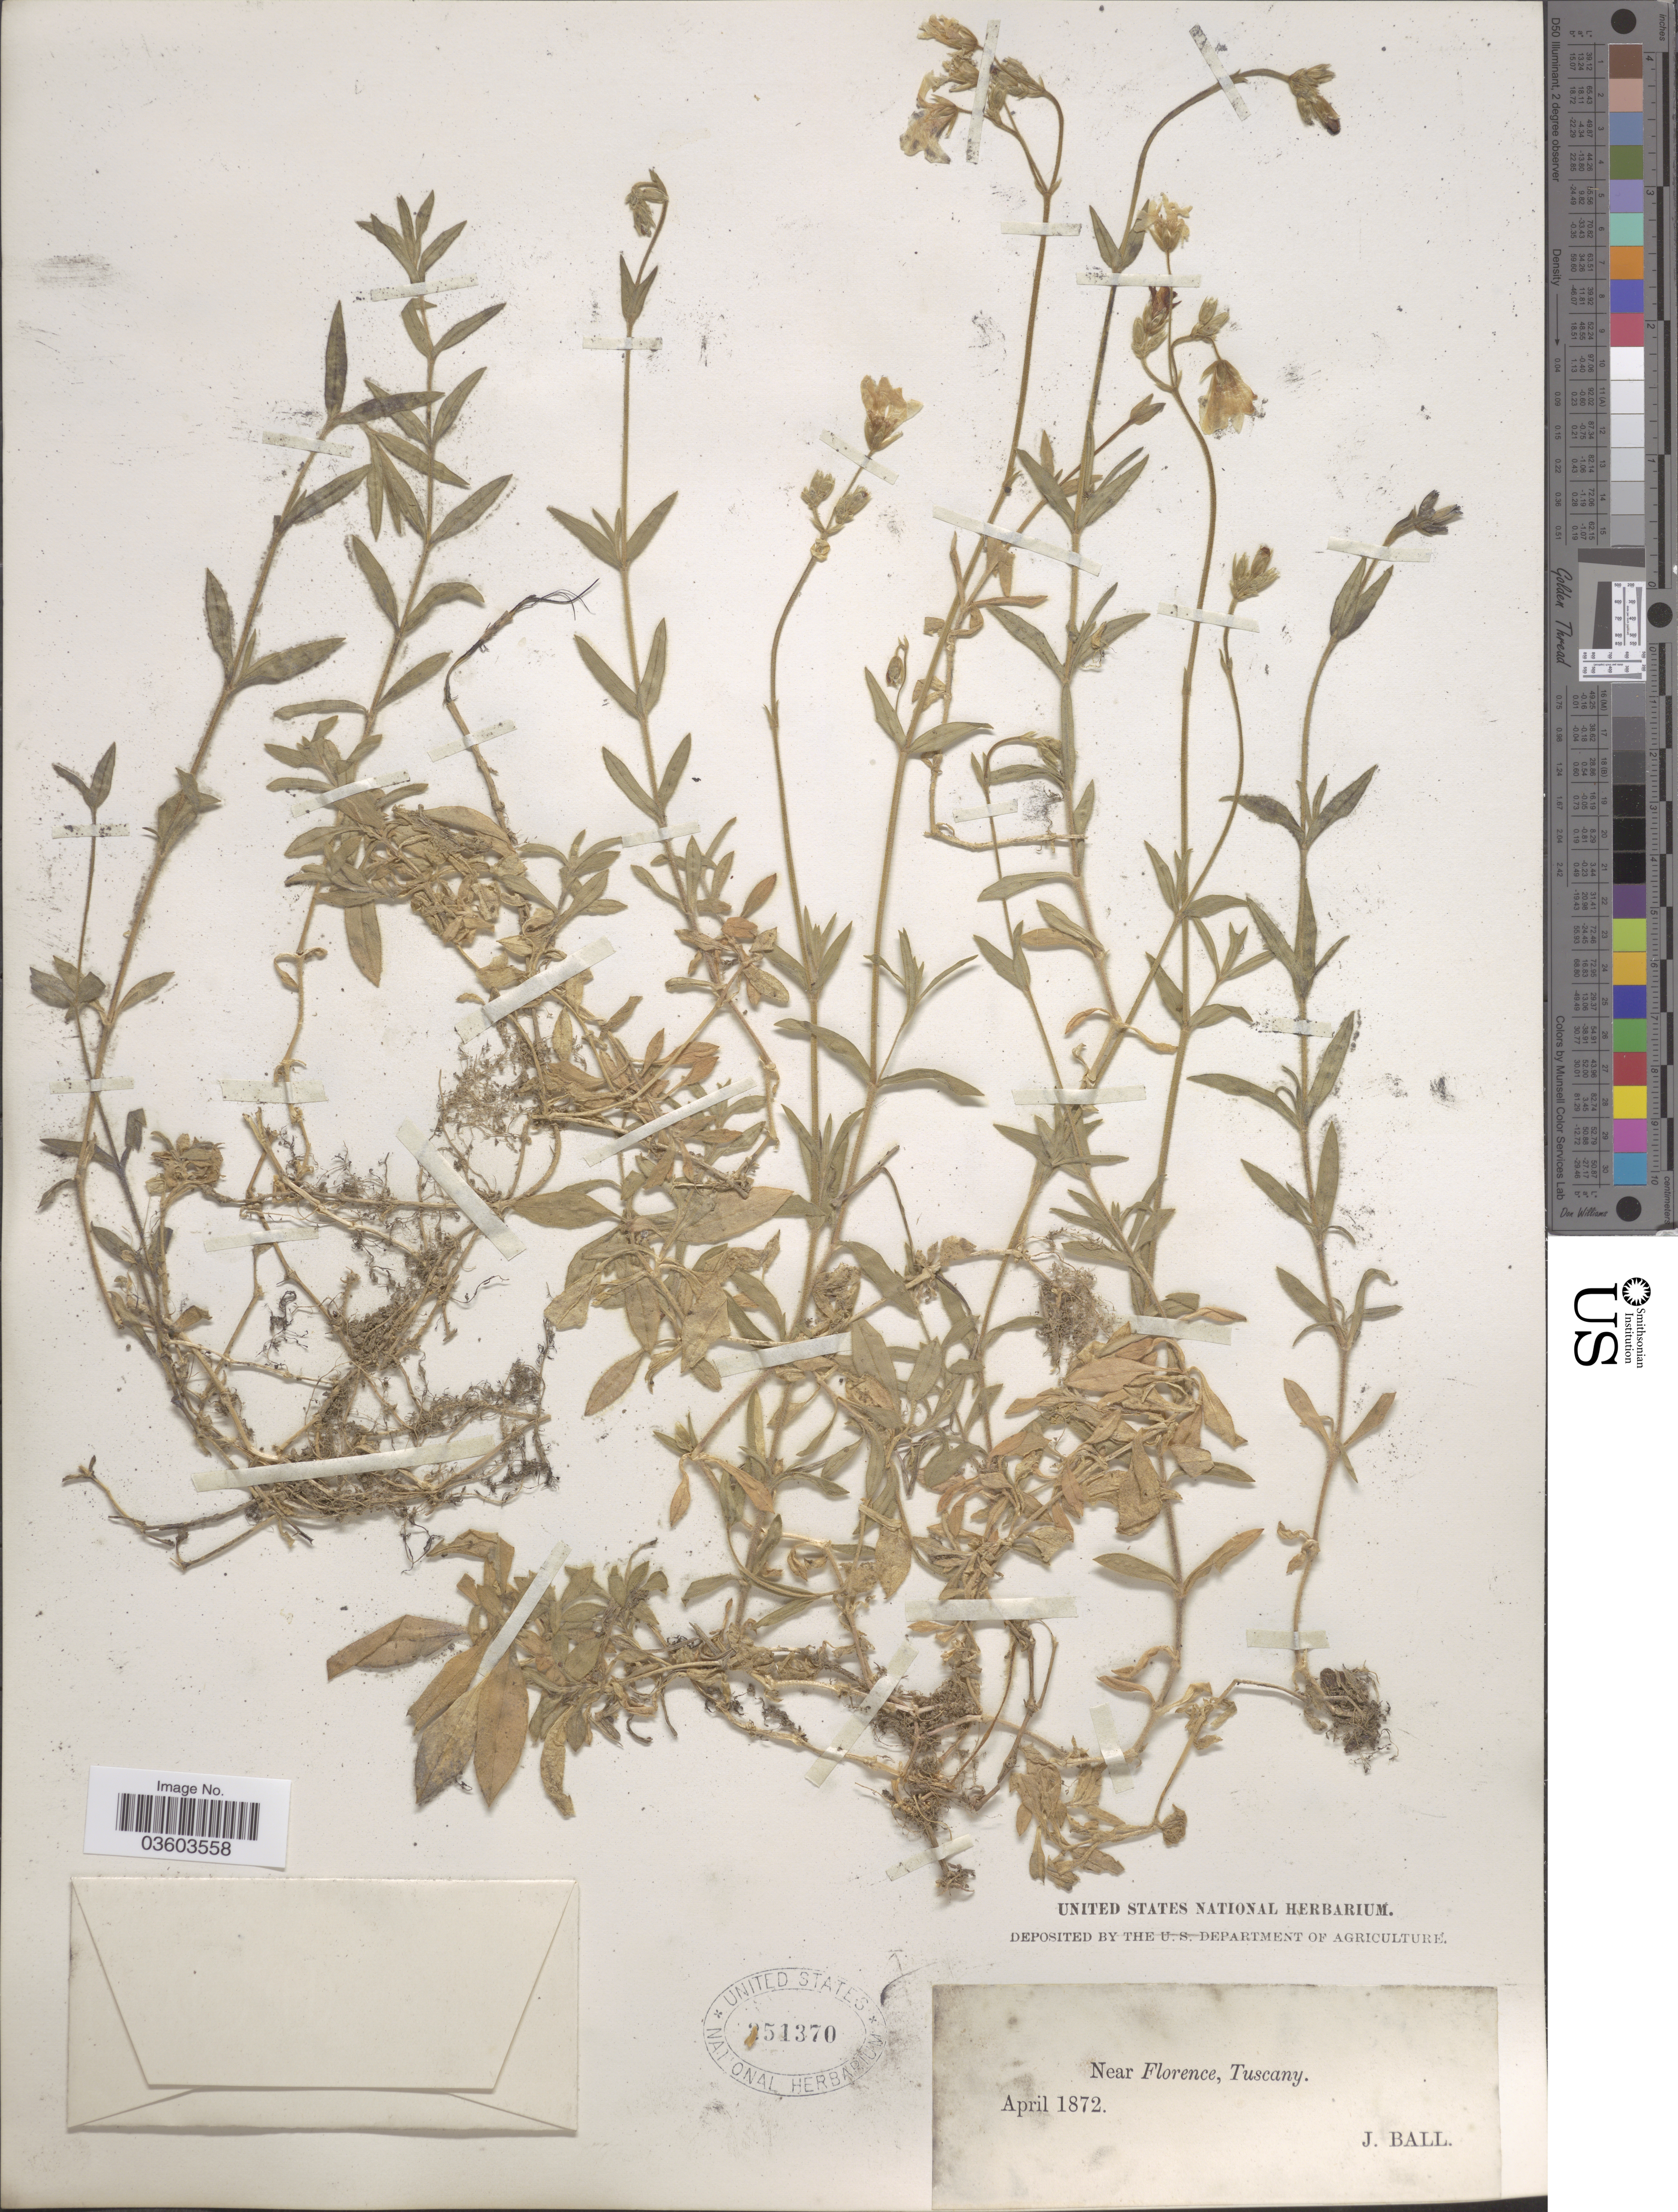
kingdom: Plantae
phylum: Tracheophyta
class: Magnoliopsida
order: Caryophyllales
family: Caryophyllaceae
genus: Cerastium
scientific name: Cerastium sp.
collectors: J. Ball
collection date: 1872-04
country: Italy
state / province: Tuscany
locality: Near Florence.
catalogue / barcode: US 251370